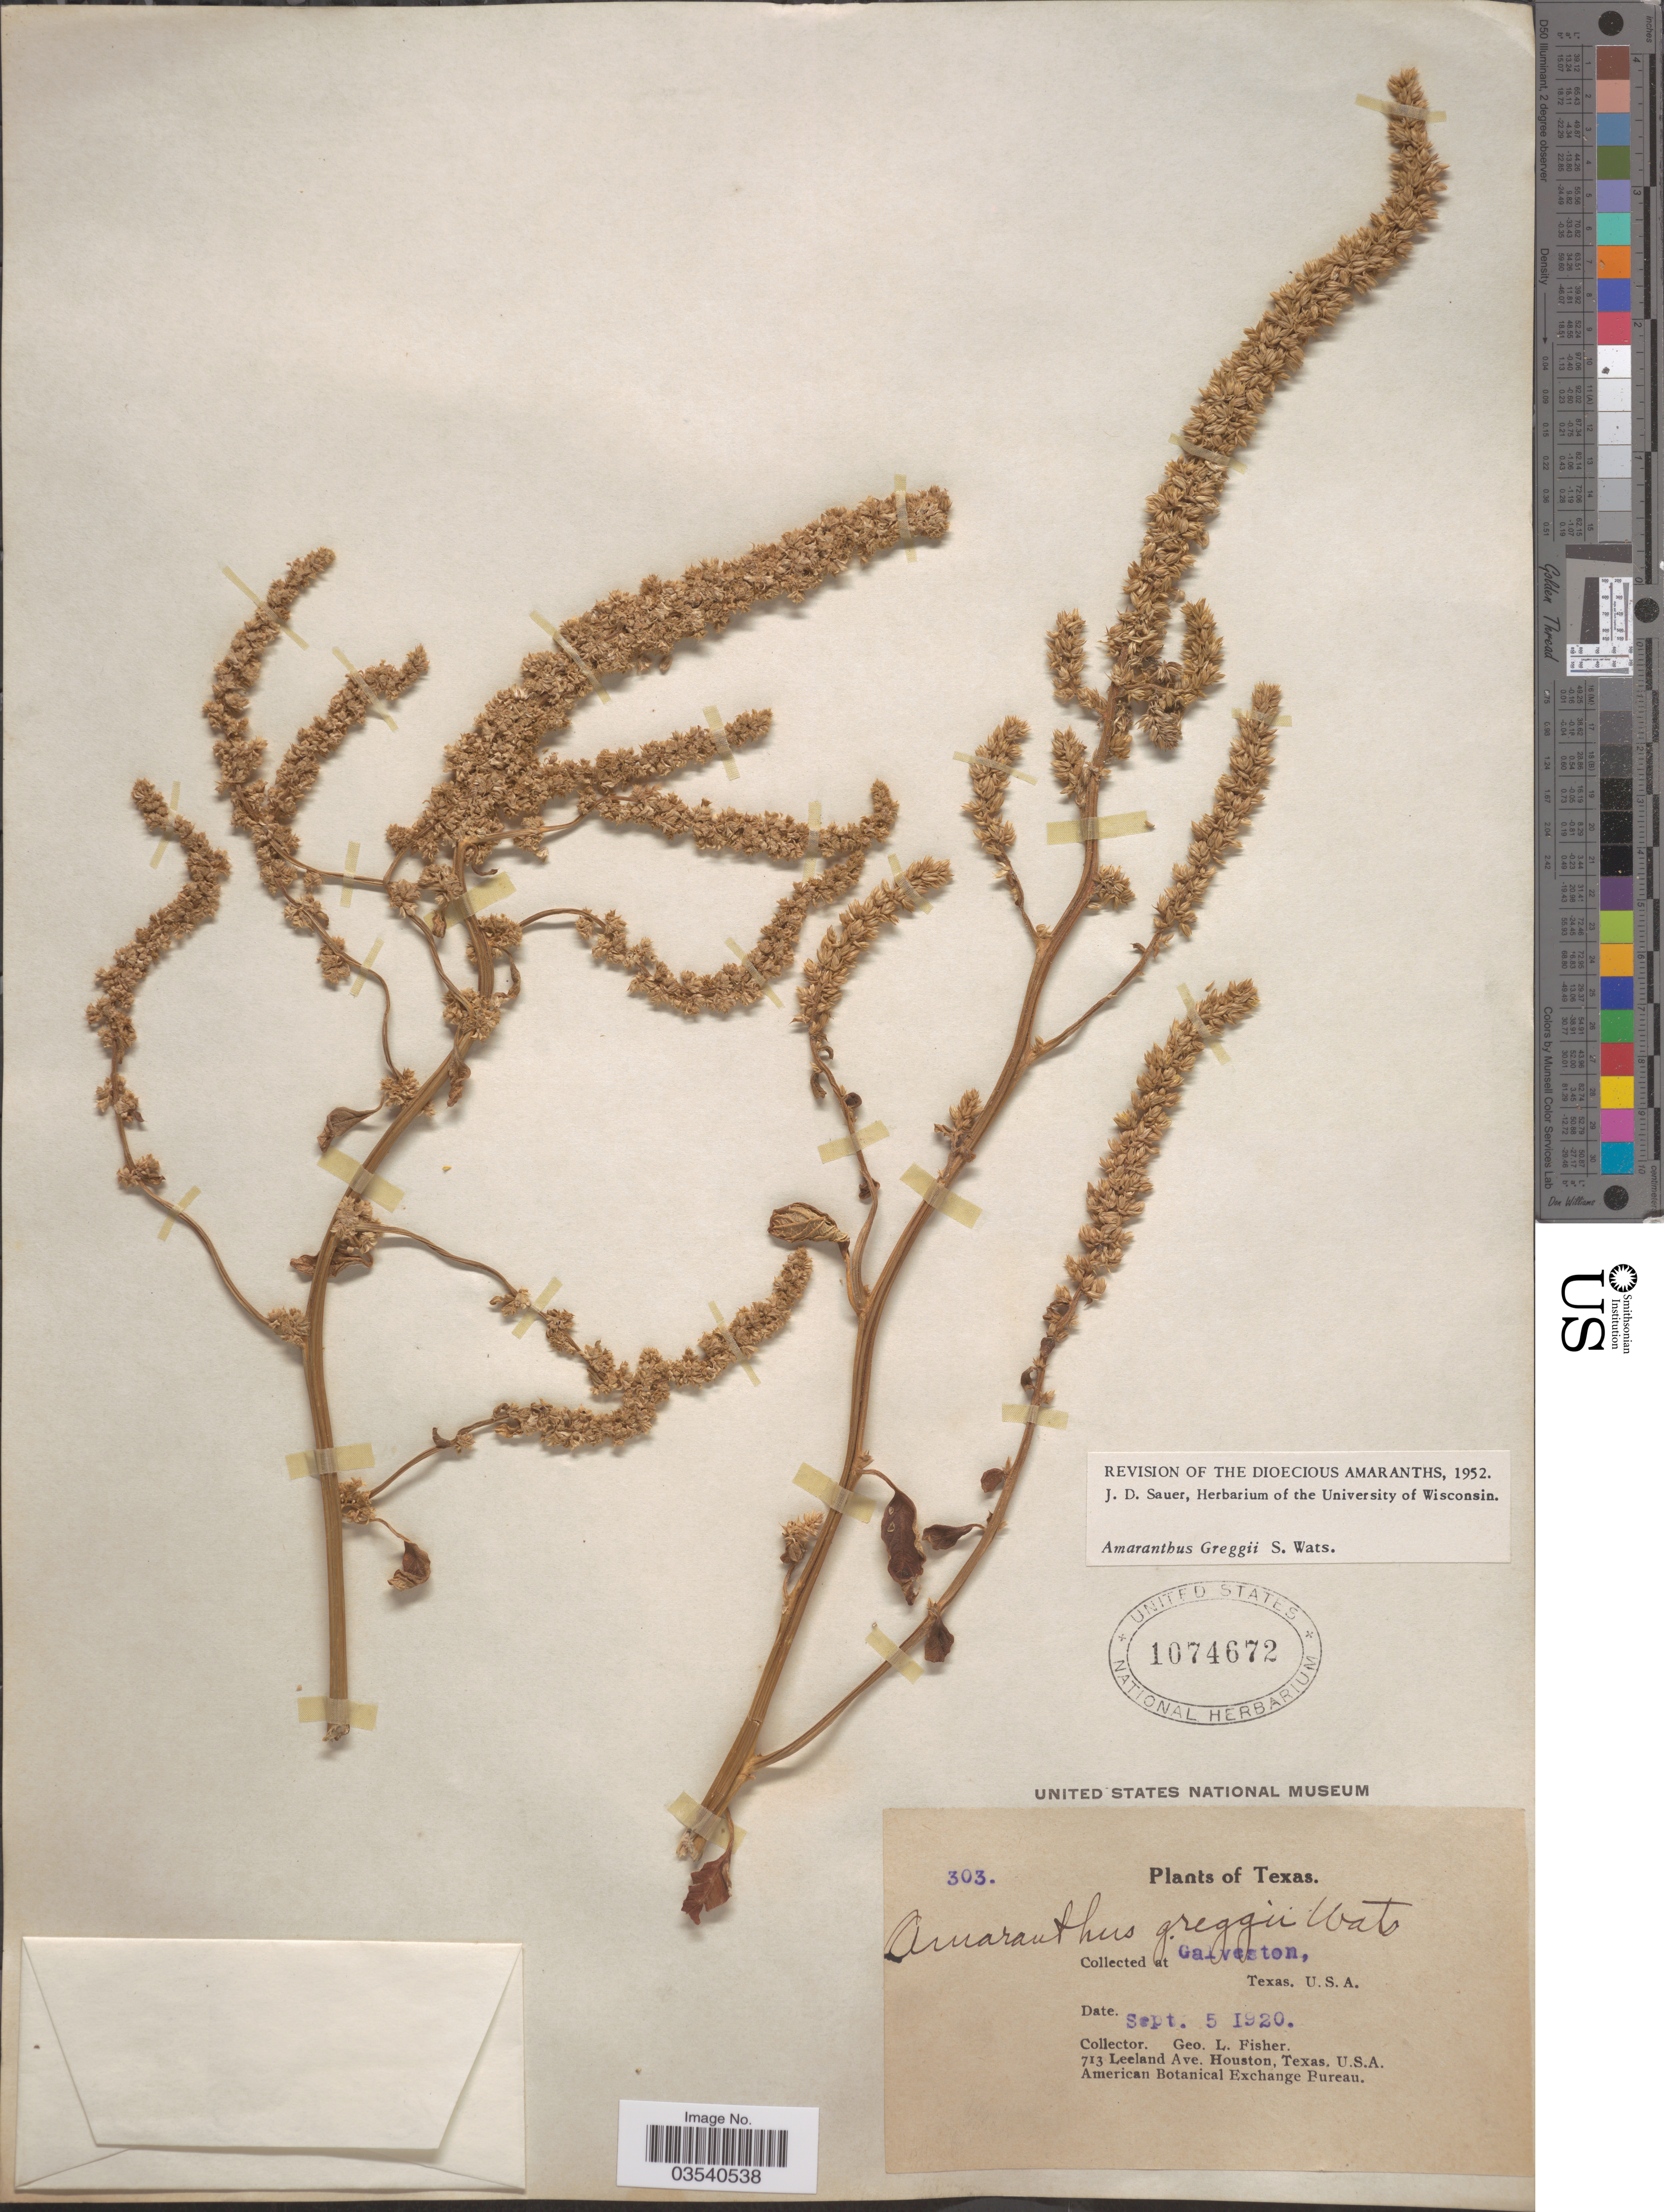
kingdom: Plantae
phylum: Tracheophyta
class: Magnoliopsida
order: Caryophyllales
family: Amaranthaceae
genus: Amaranthus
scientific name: Amaranthus greggii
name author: S. Watson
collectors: G. L. Fisher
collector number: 303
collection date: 1920-09-05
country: United States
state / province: Texas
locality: Galveston.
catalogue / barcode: US 1074672